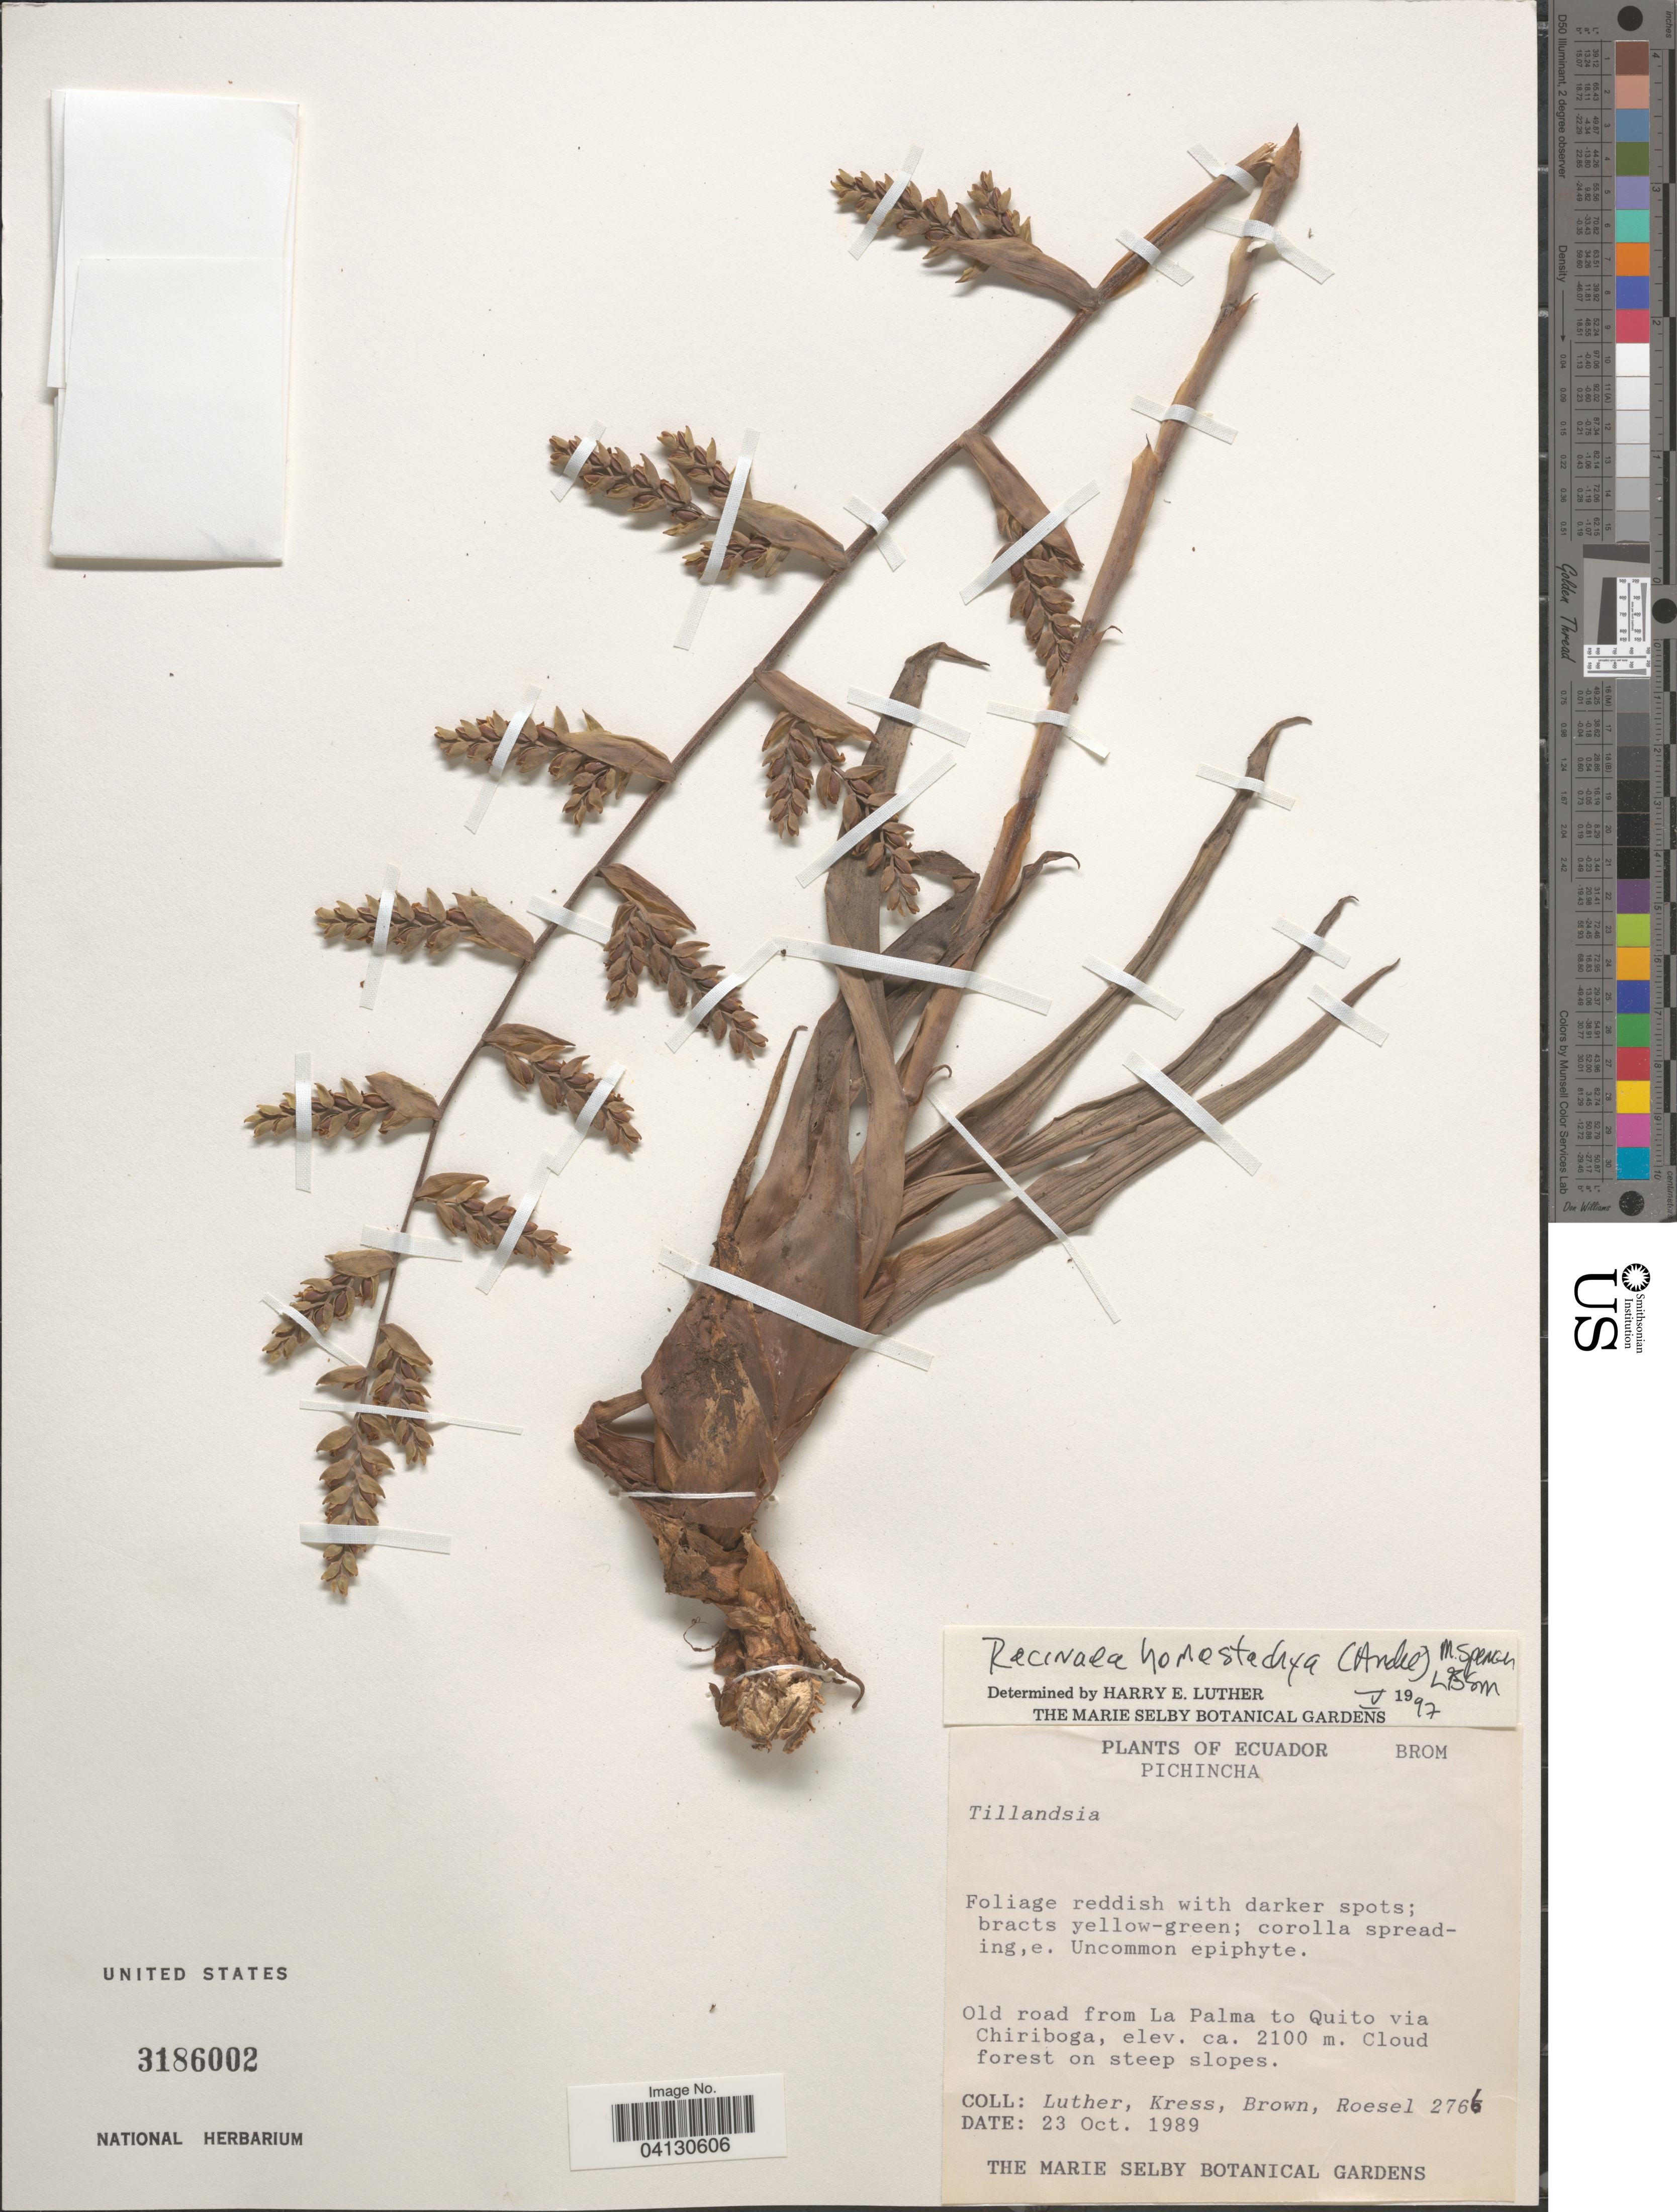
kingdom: Plantae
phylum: Tracheophyta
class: Liliopsida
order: Poales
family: Bromeliaceae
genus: Racinaea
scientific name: Racinaea homostachya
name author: (André) M.A. Spencer & L.B. Sm.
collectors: -- Luther, -- Kress, -- Brown & Roesel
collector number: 2766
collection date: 1989-10-23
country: Ecuador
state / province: Pichincha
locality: Old road from La Palma to Quito via Chiriboga.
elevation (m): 2100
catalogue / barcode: US 3186002